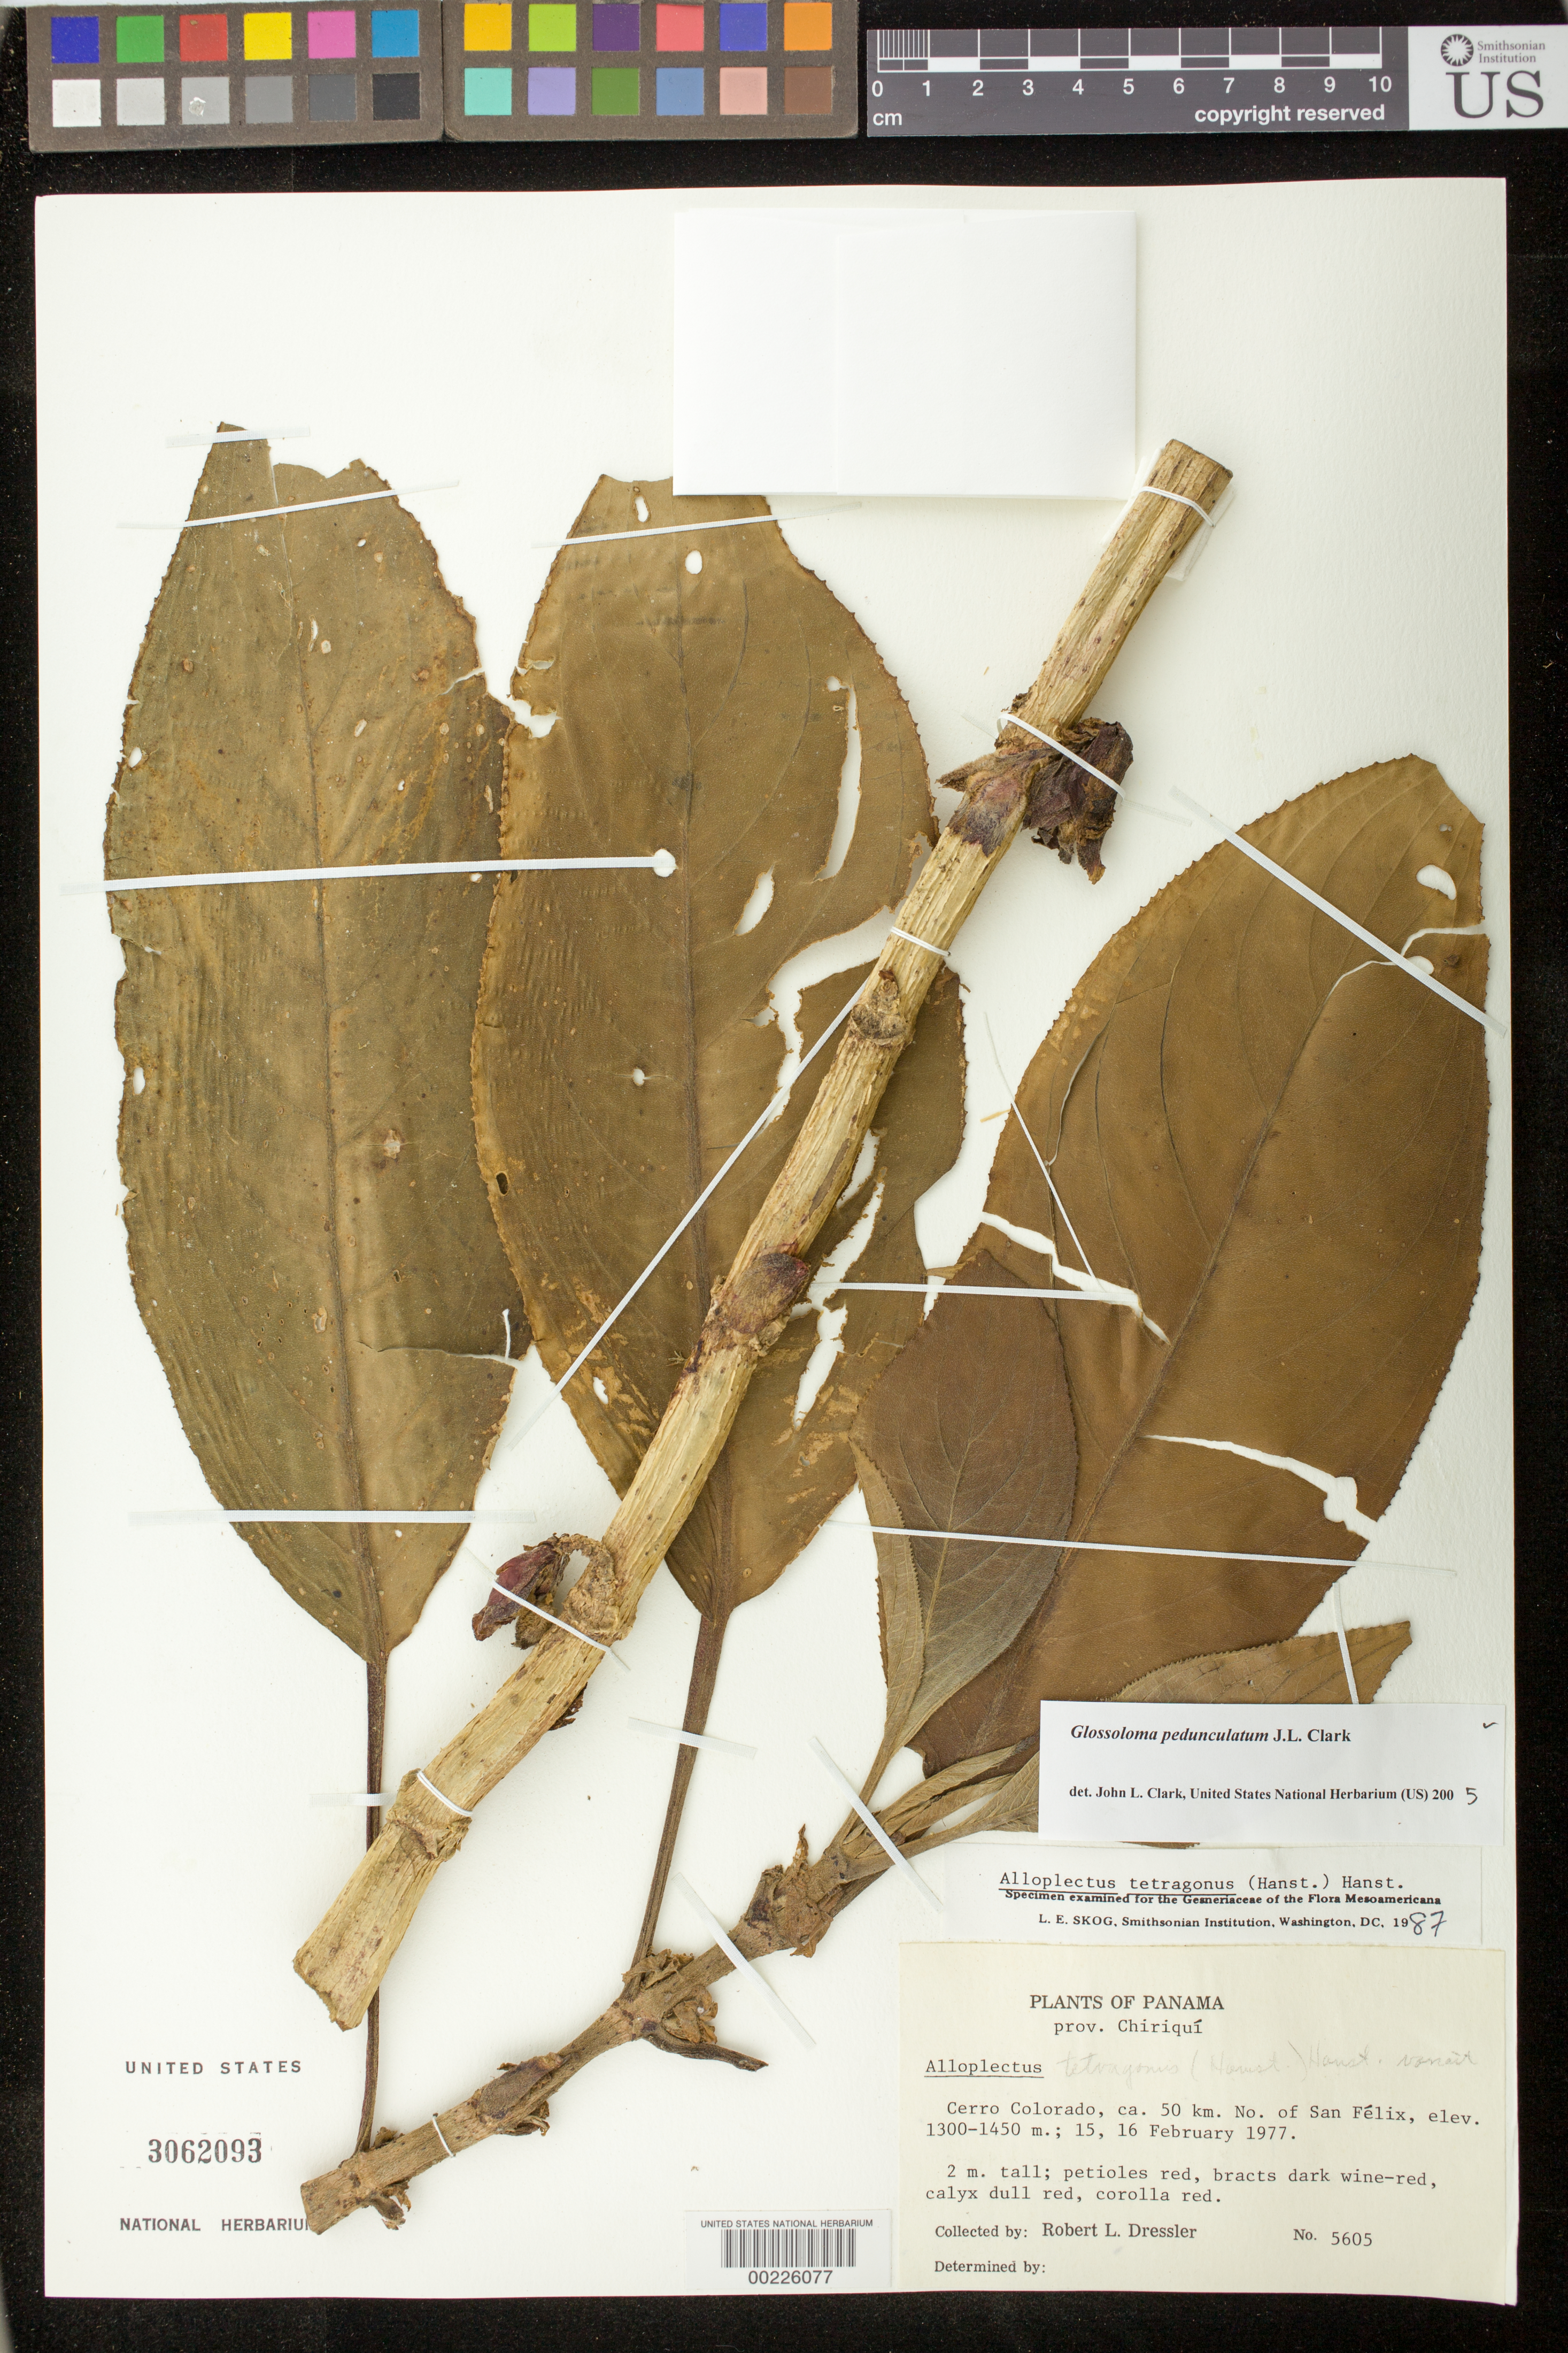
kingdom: Plantae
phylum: Tracheophyta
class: Magnoliopsida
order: Lamiales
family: Gesneriaceae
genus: Glossoloma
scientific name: Glossoloma pedunculatum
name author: J.L. Clark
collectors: R. Dressler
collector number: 5605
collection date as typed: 16 Feb 1977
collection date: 1977-02-16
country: Panama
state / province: Chiriquí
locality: Cerro Colorado, about 50 km N of San Felix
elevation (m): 1300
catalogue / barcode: US 3062093